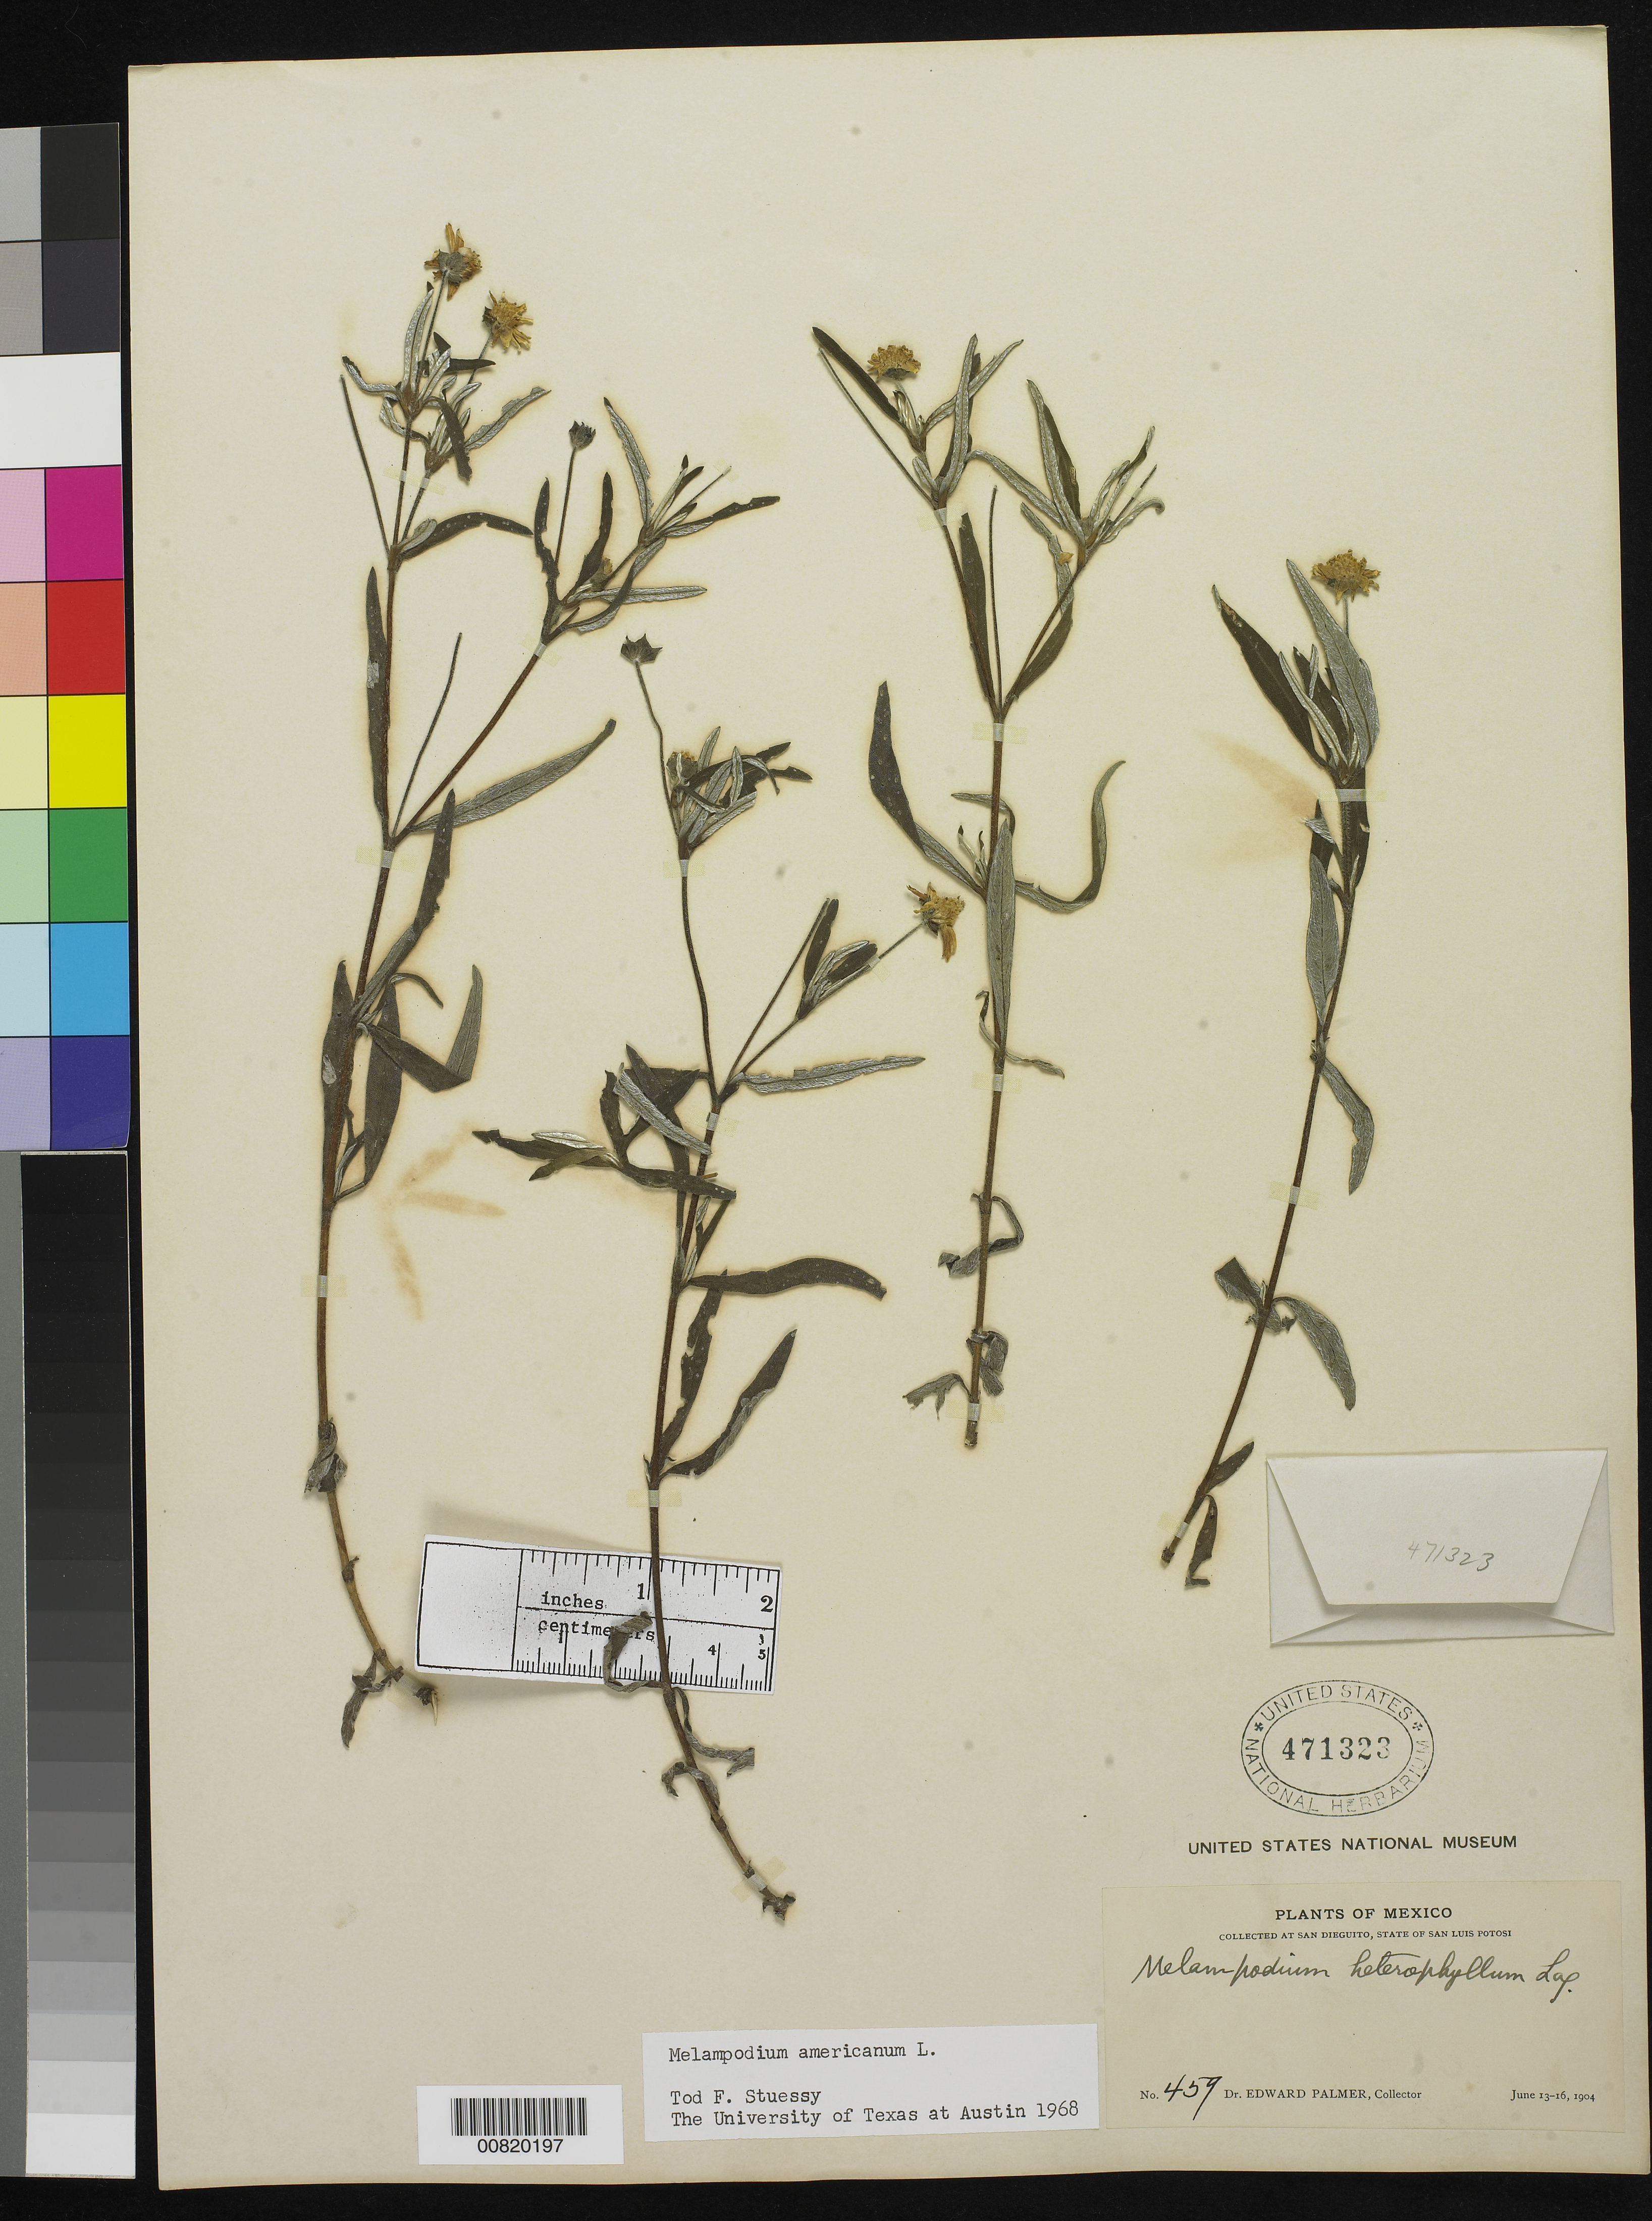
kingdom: Plantae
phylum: Tracheophyta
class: Magnoliopsida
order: Asterales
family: Asteraceae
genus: Melampodium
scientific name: Melampodium americanum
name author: L.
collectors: E. Palmer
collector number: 459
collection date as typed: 13 Jun 1904 to 16 Jun 1904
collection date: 1904-06-13/1904-06-16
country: Mexico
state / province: San Luis Potosí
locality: San Dieguito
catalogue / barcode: US 471323